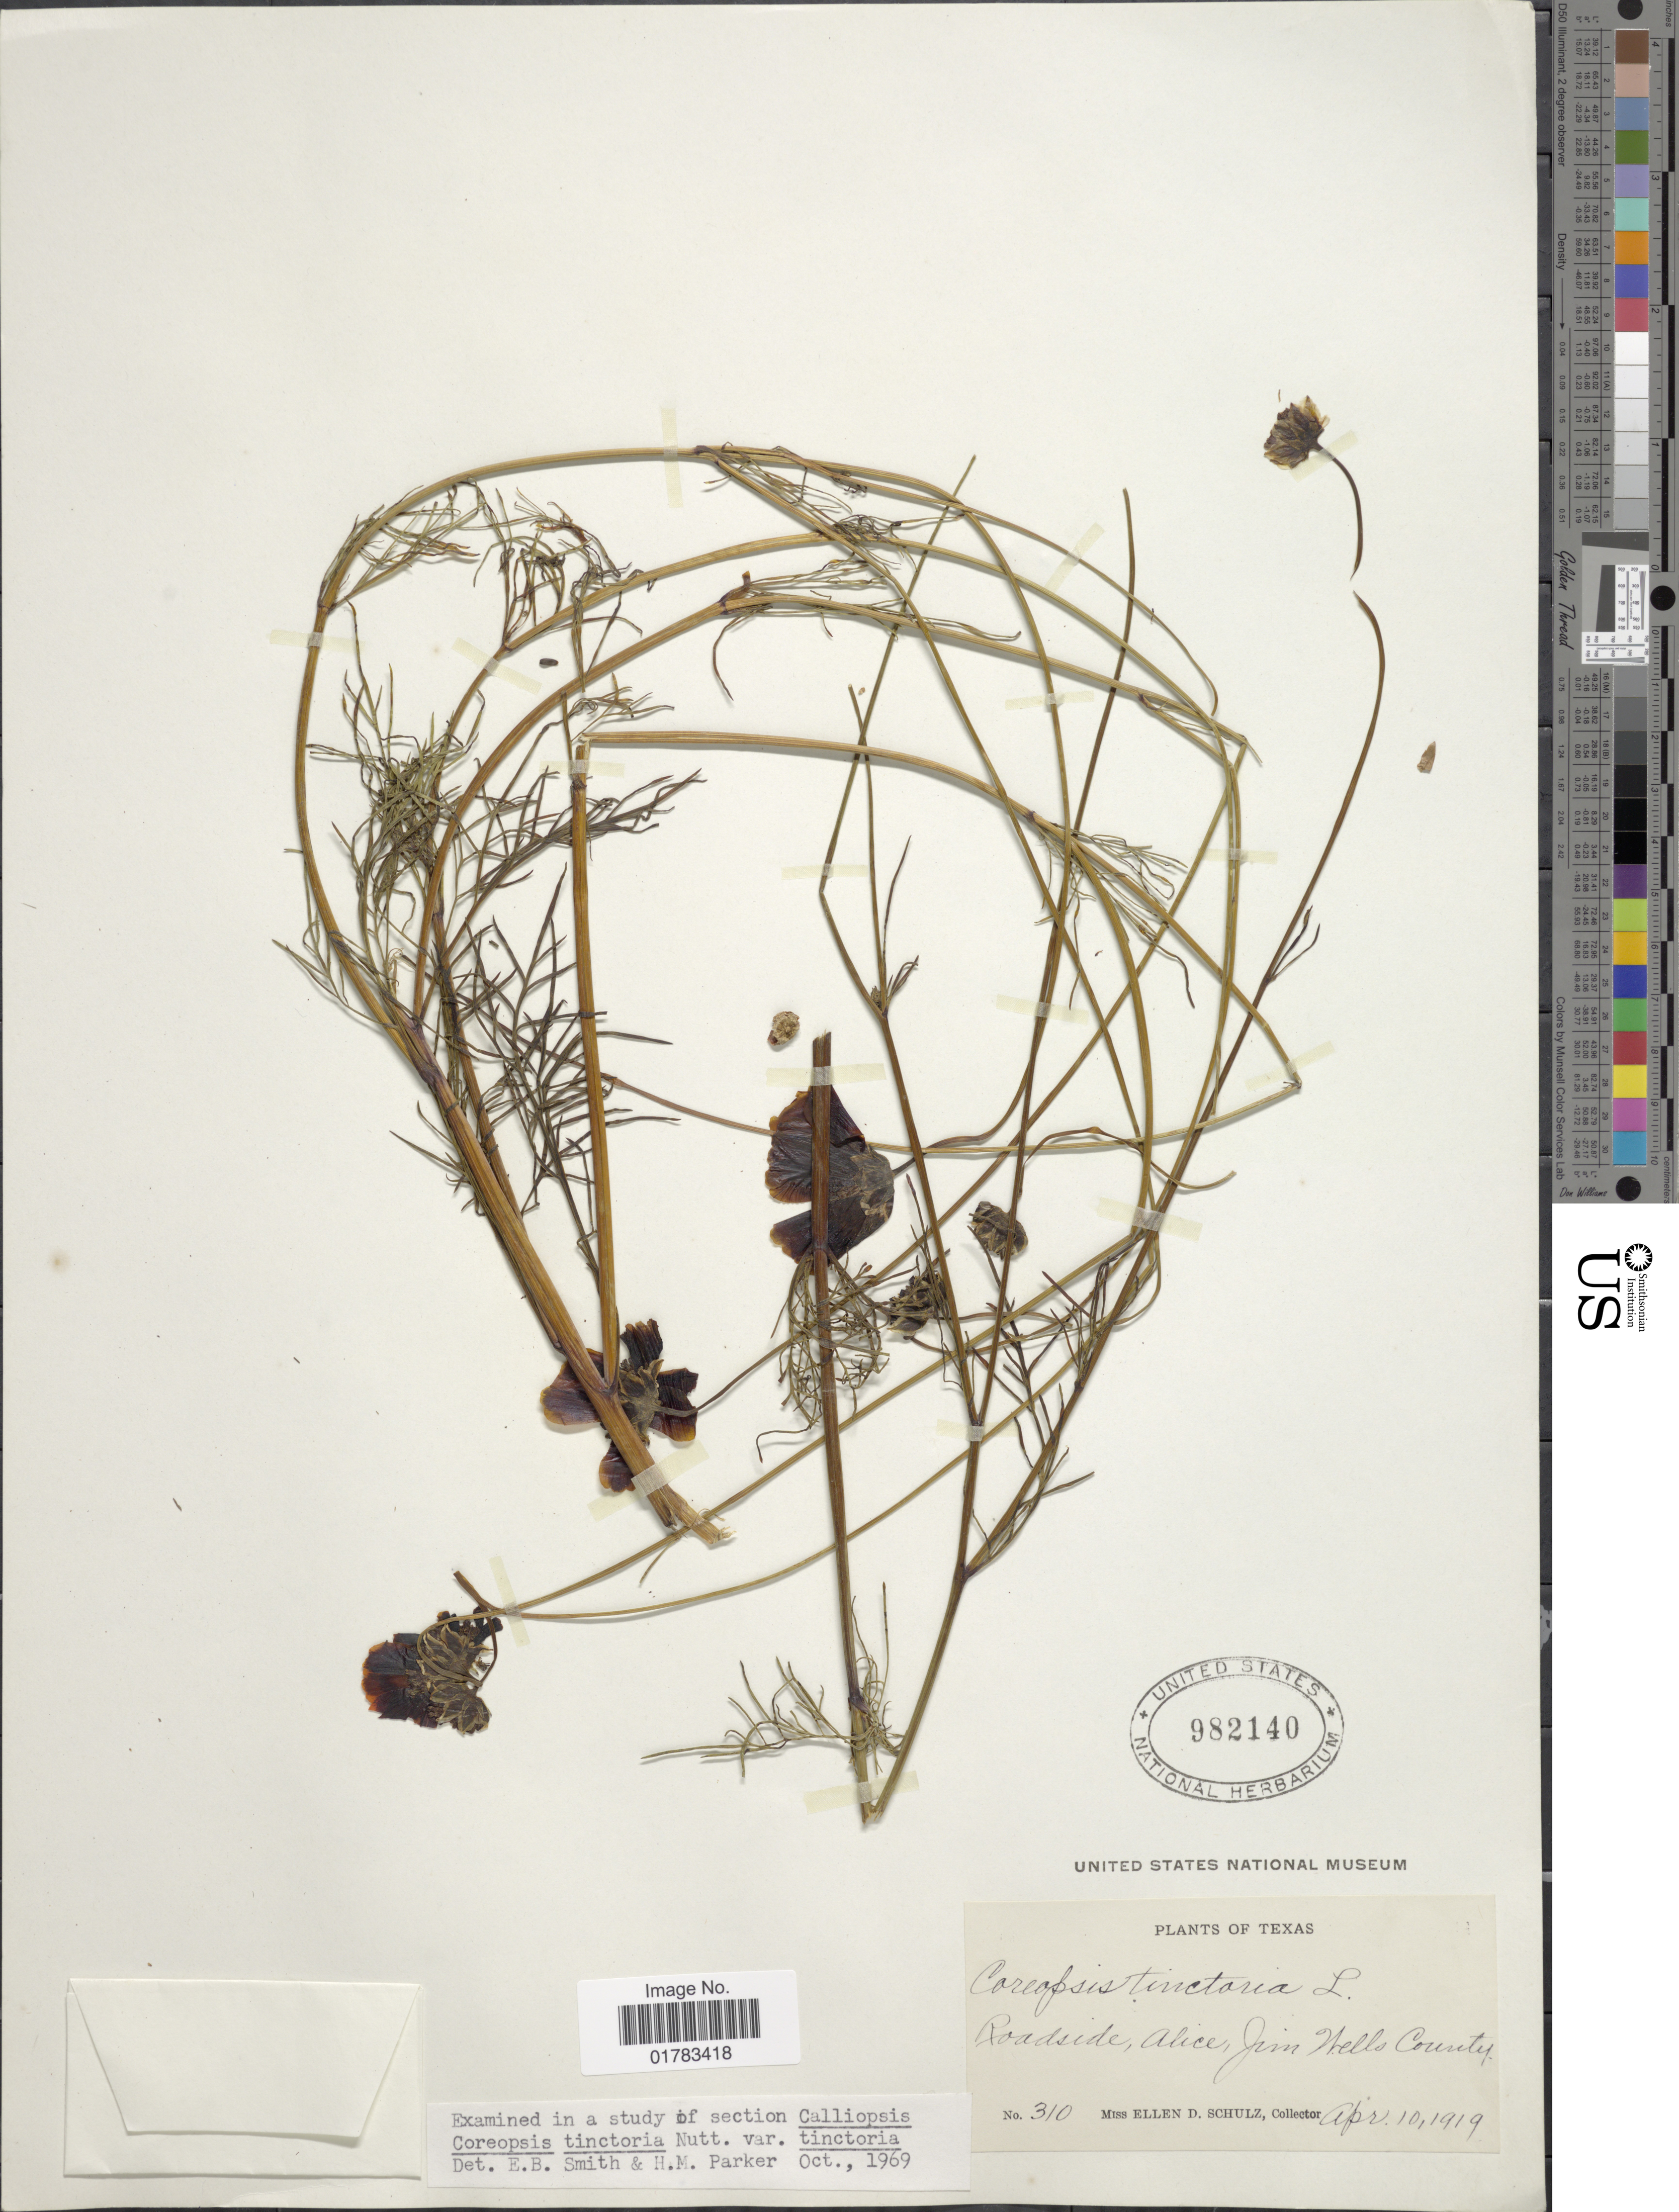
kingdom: Plantae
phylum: Tracheophyta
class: Magnoliopsida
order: Asterales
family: Asteraceae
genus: Coreopsis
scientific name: Coreopsis tinctoria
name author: Nutt.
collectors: E. D. Schulz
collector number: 310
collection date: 1919-04-10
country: United States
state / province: Texas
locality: Roadside, Alice, Jim Wells County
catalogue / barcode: US 982140